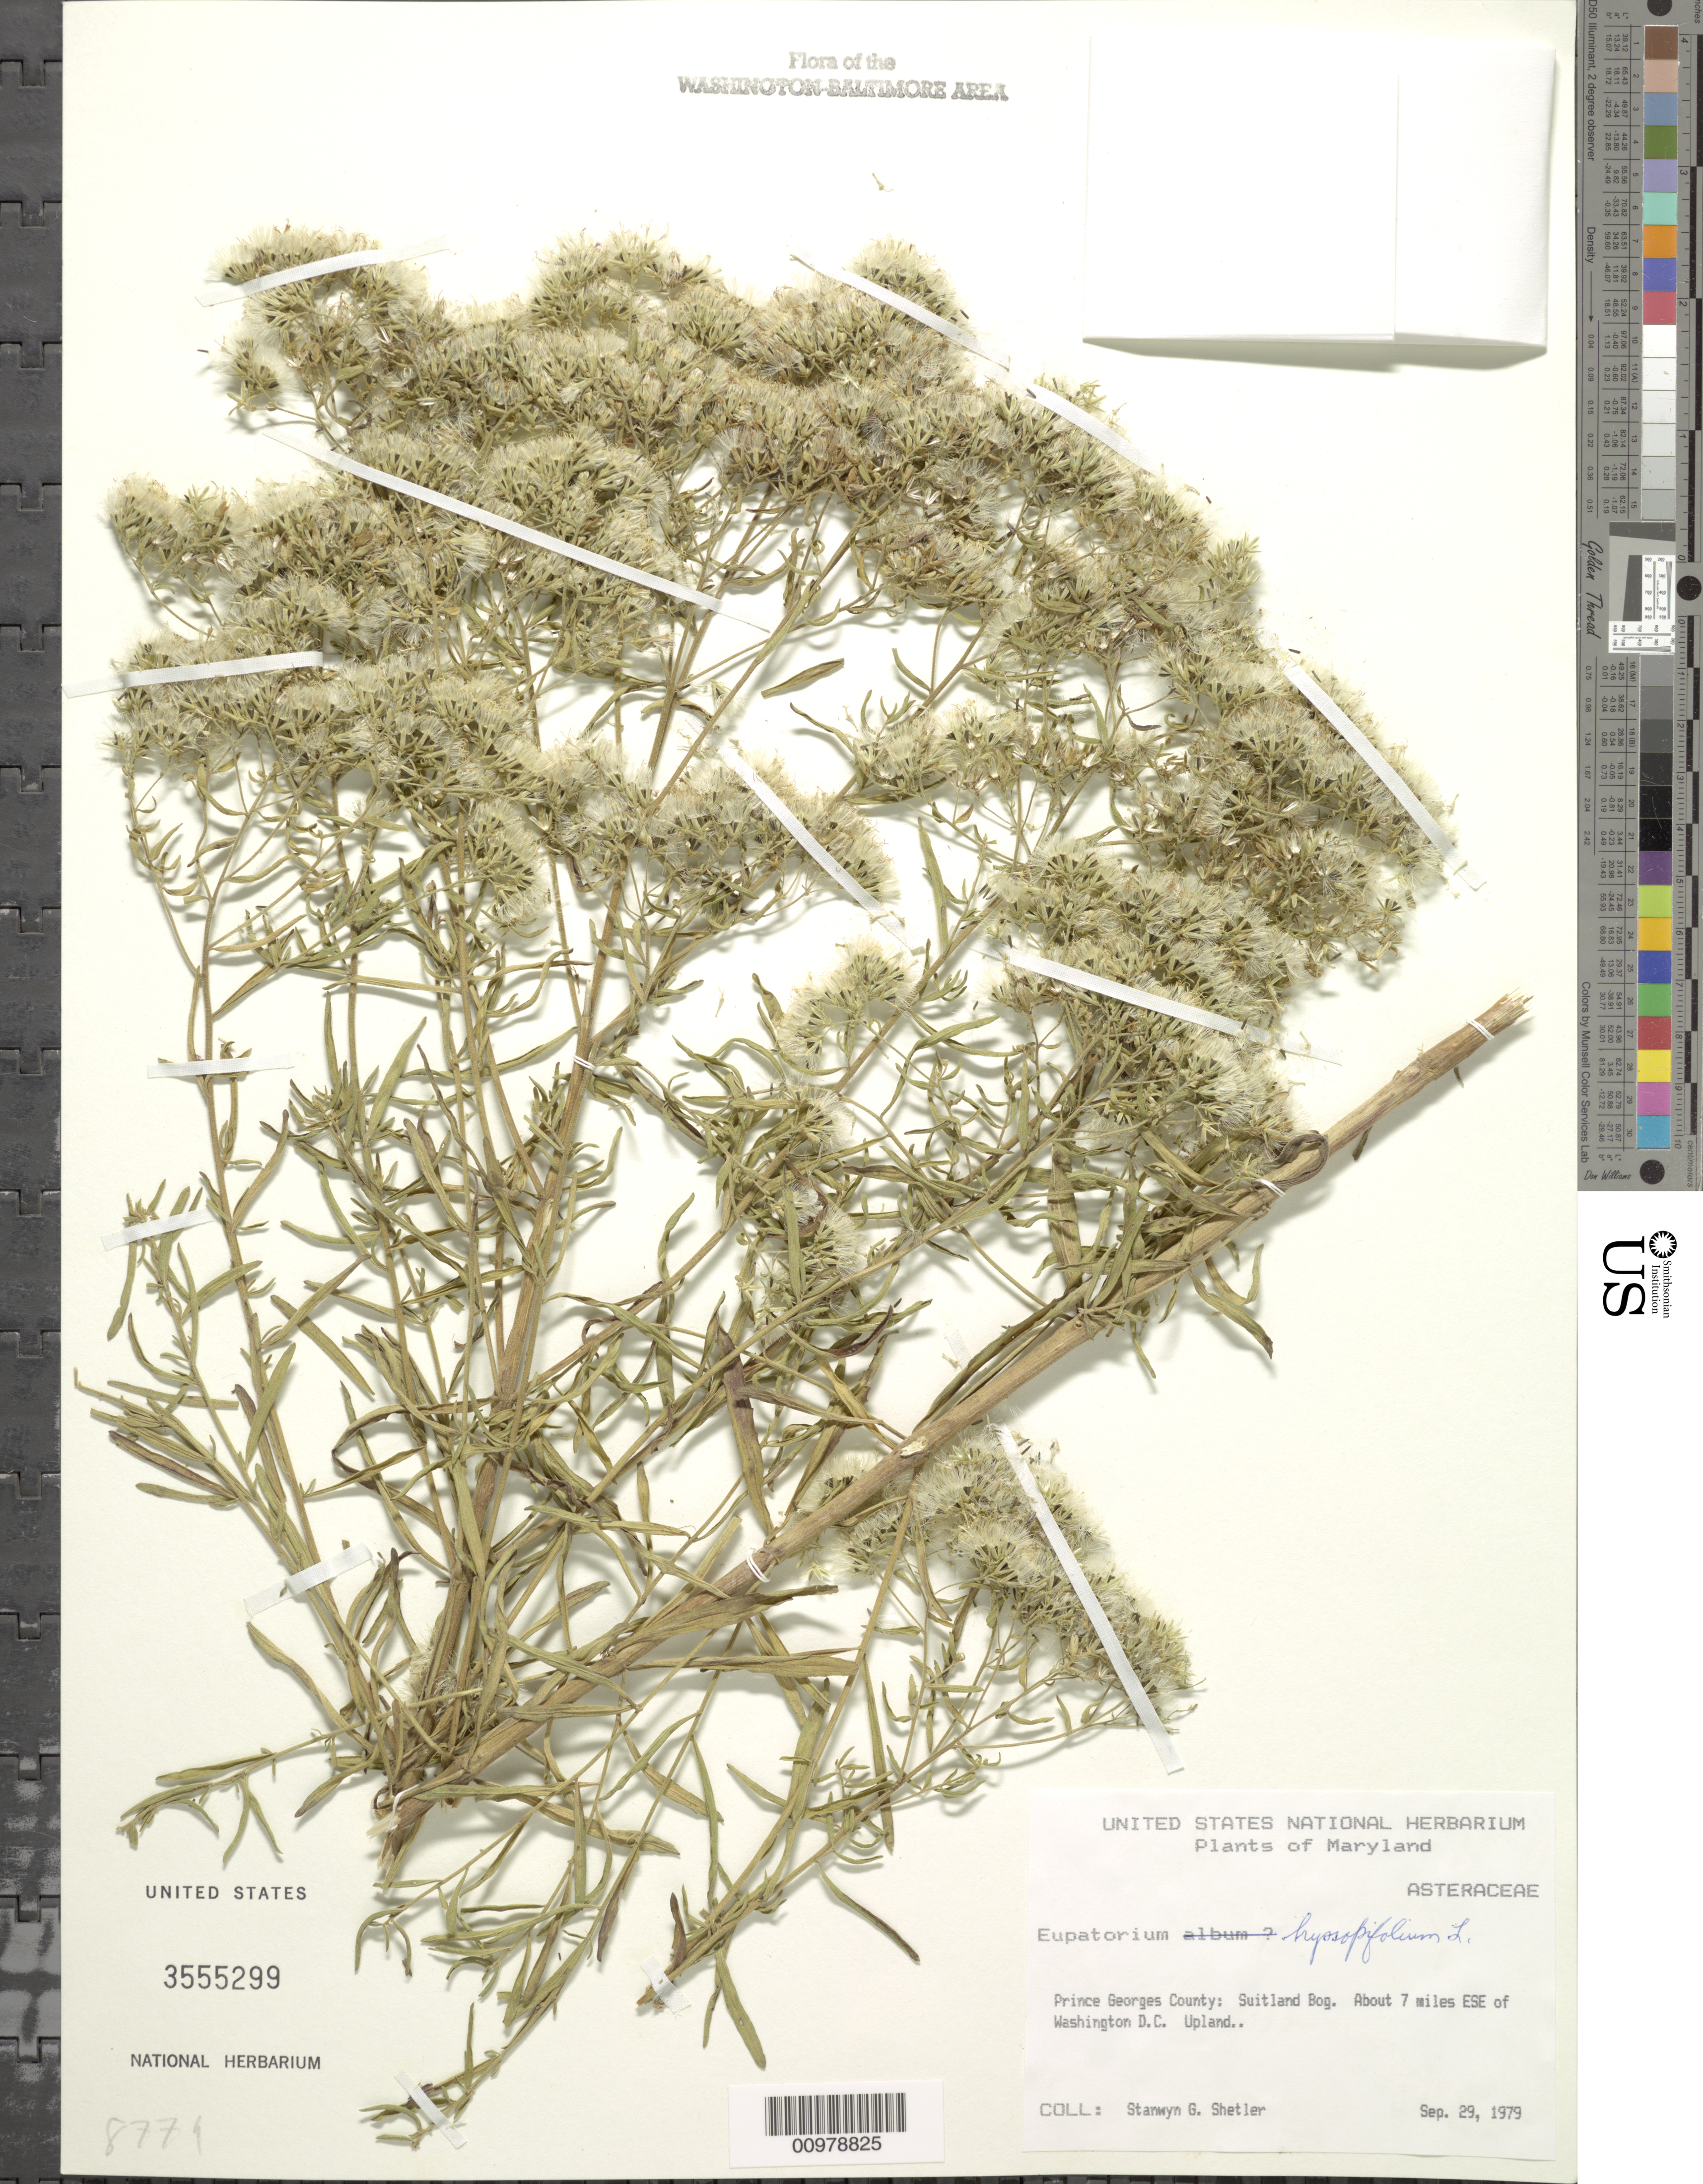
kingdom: Plantae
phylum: Tracheophyta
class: Magnoliopsida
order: Asterales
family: Asteraceae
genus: Eupatorium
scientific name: Eupatorium hyssopifolium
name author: L.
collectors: S. Shetler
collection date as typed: Sep. 29, 1979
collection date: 1979-09-29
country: United States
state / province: Maryland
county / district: Prince George's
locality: Suitland Bog. About 7 miles ESE of Washington D.C.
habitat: Upland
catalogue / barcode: US 3555299